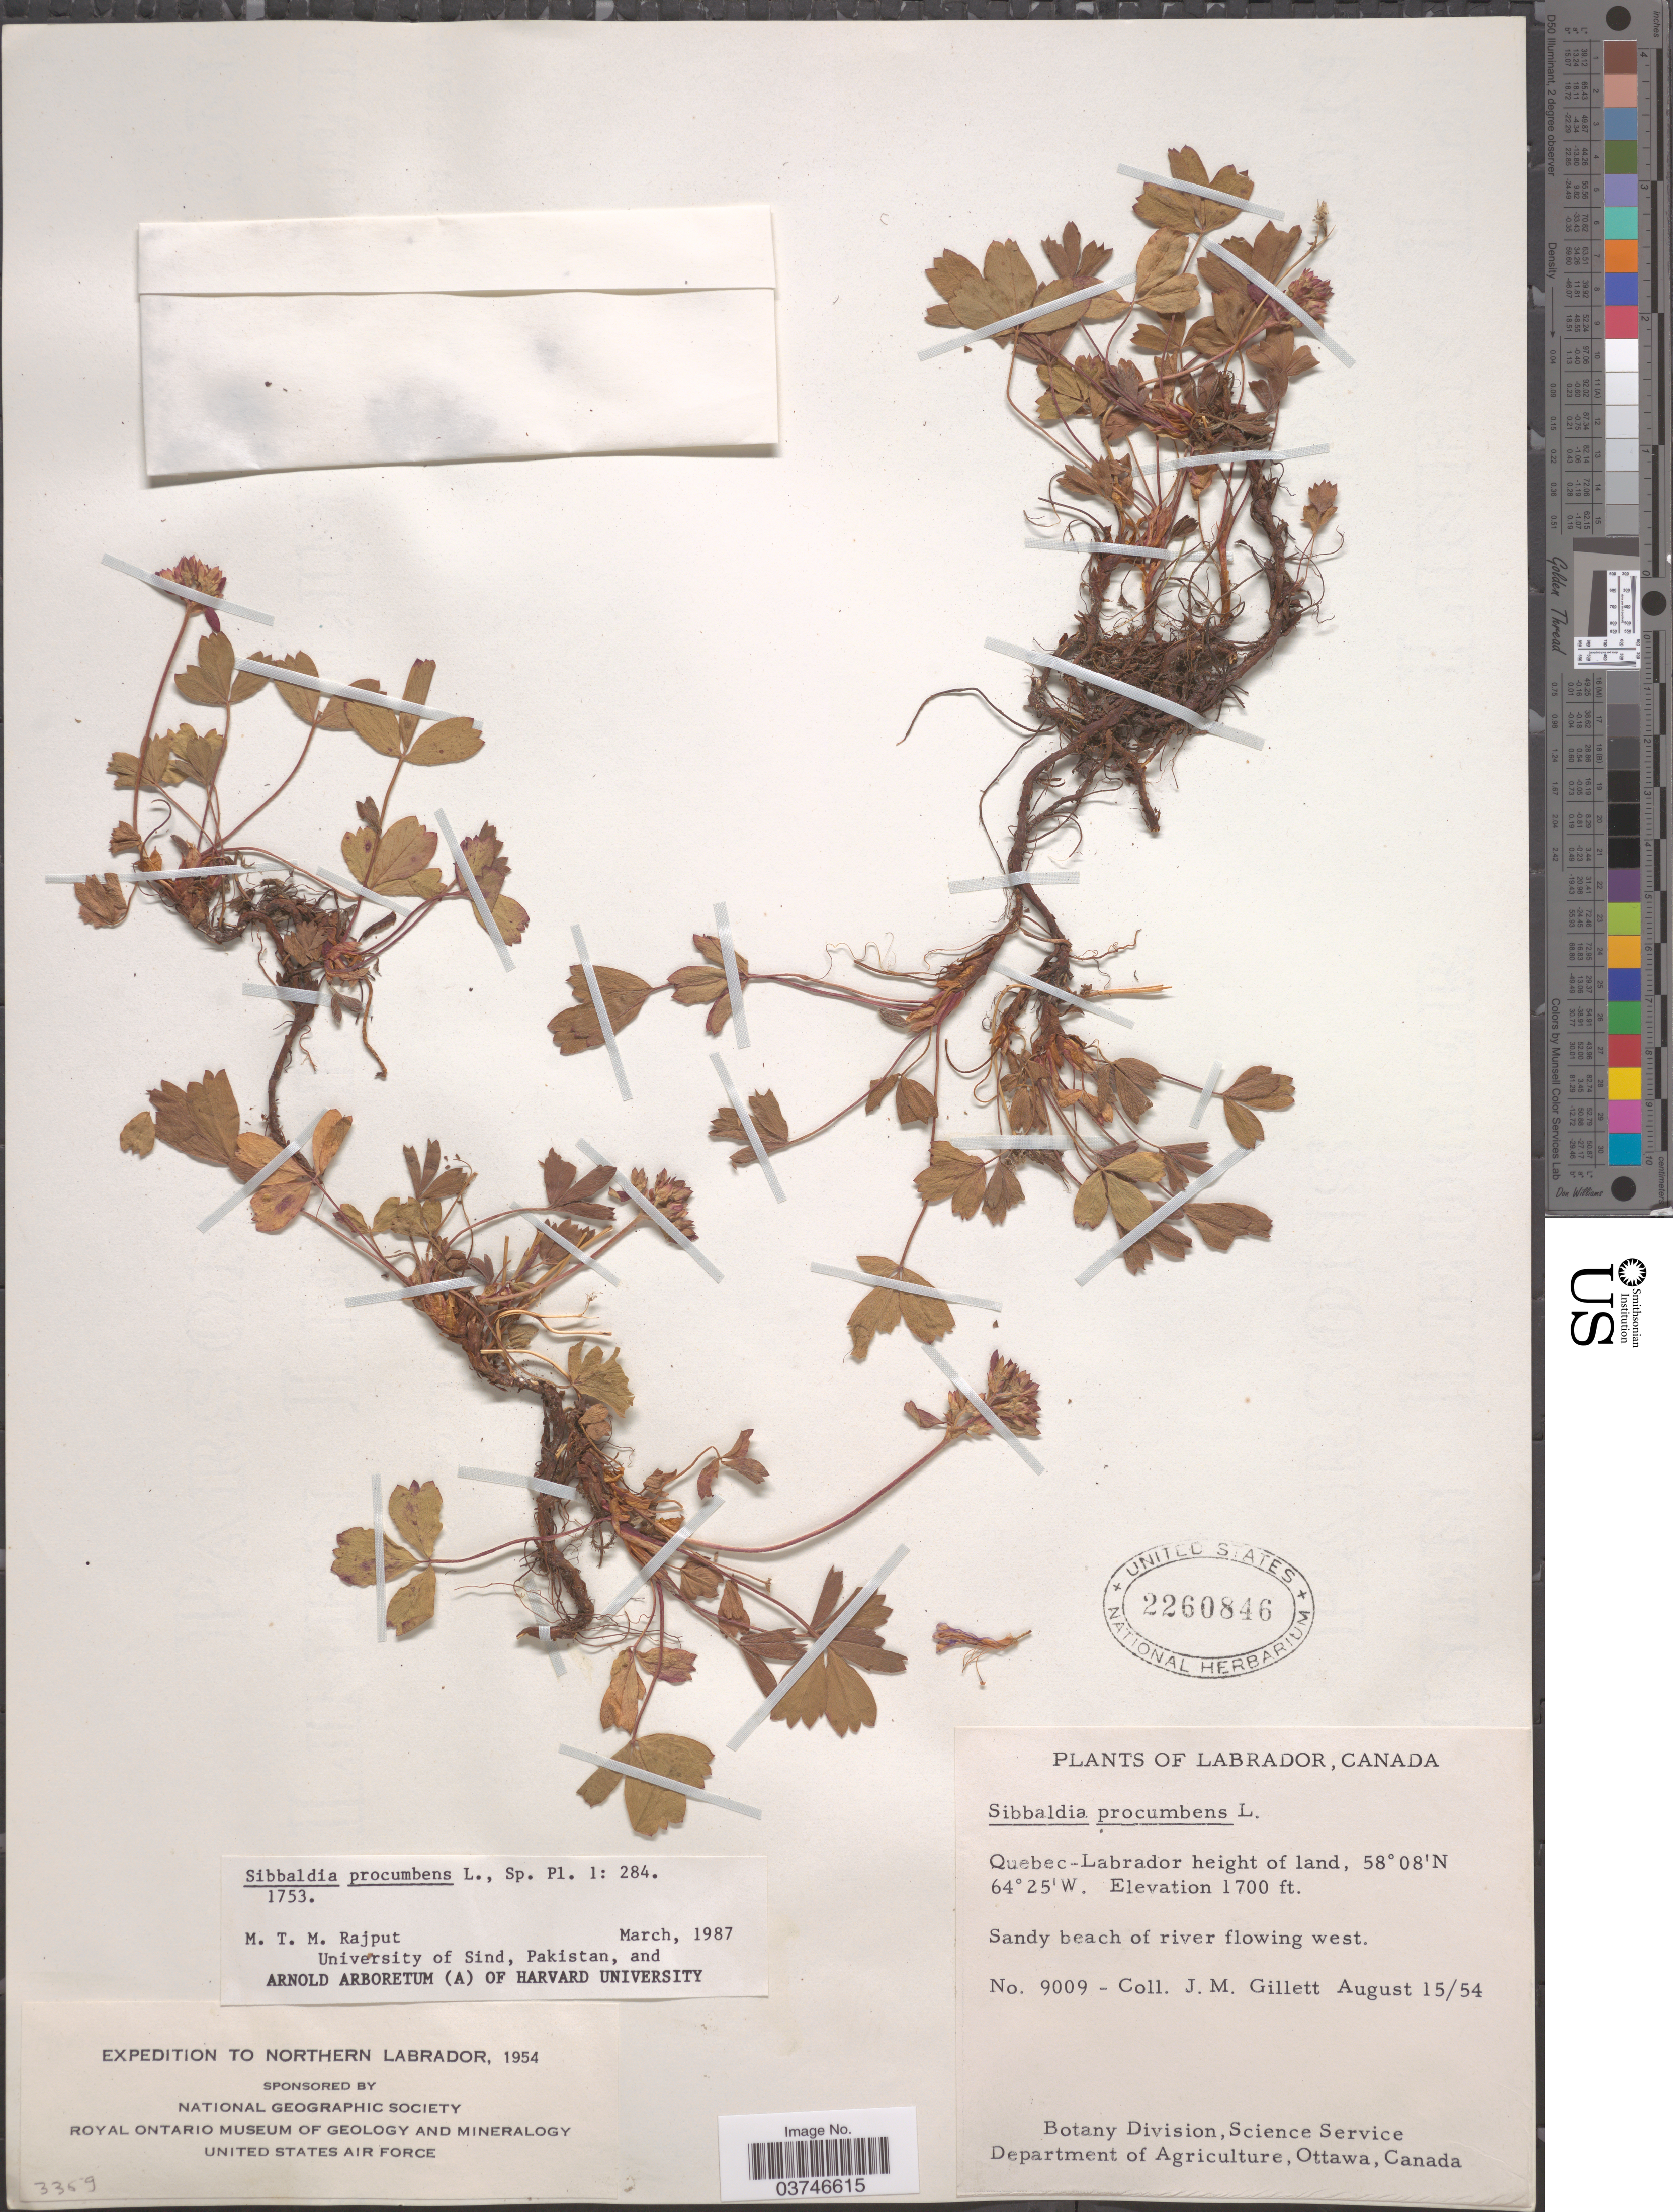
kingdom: Plantae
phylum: Tracheophyta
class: Magnoliopsida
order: Rosales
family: Rosaceae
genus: Sibbaldia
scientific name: Sibbaldia procumbens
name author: L.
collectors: J. M. Gillett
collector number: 9009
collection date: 1954-08-15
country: Canada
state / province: Newfoundland and Labrador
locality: Northern Labrador. Quebec-Labrador height of land.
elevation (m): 518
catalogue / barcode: US 2260846